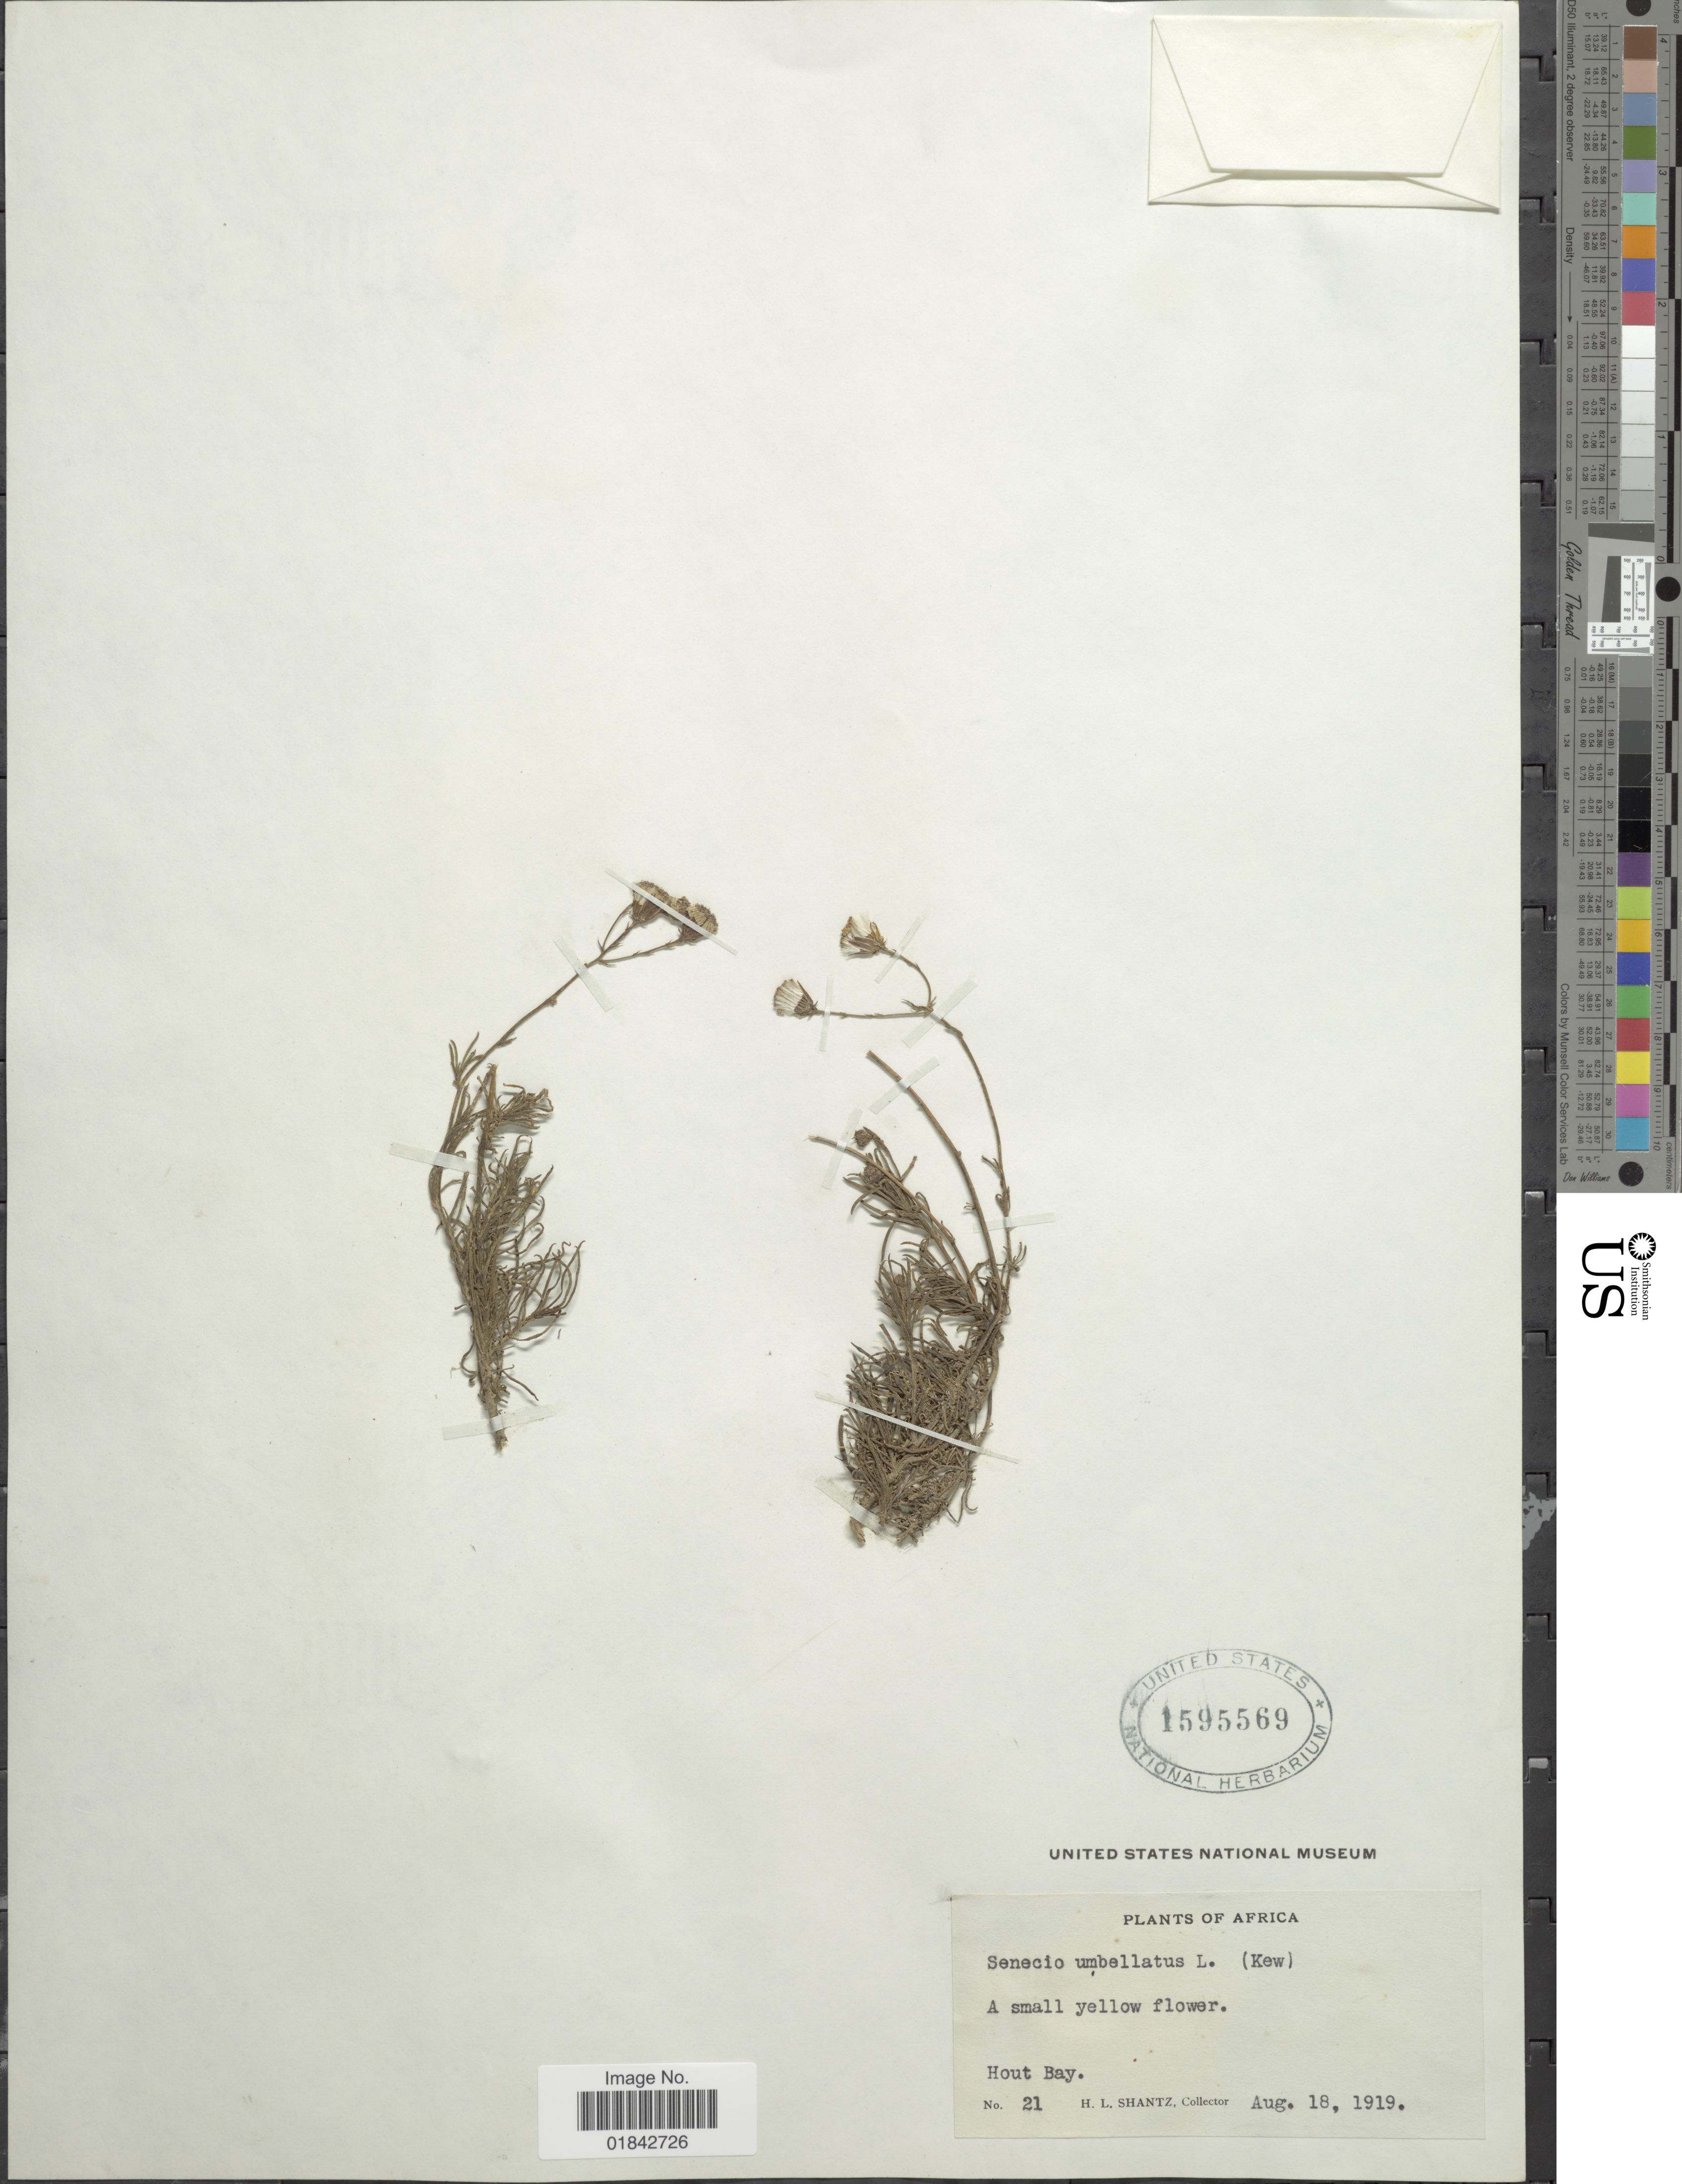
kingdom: Plantae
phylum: Tracheophyta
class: Magnoliopsida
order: Asterales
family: Asteraceae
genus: Senecio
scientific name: Senecio umbellatus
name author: L.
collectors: H. Shantz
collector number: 21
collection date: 1919-09-18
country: South Africa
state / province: Western Cape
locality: Africa, Hout Bay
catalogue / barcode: US 1595569